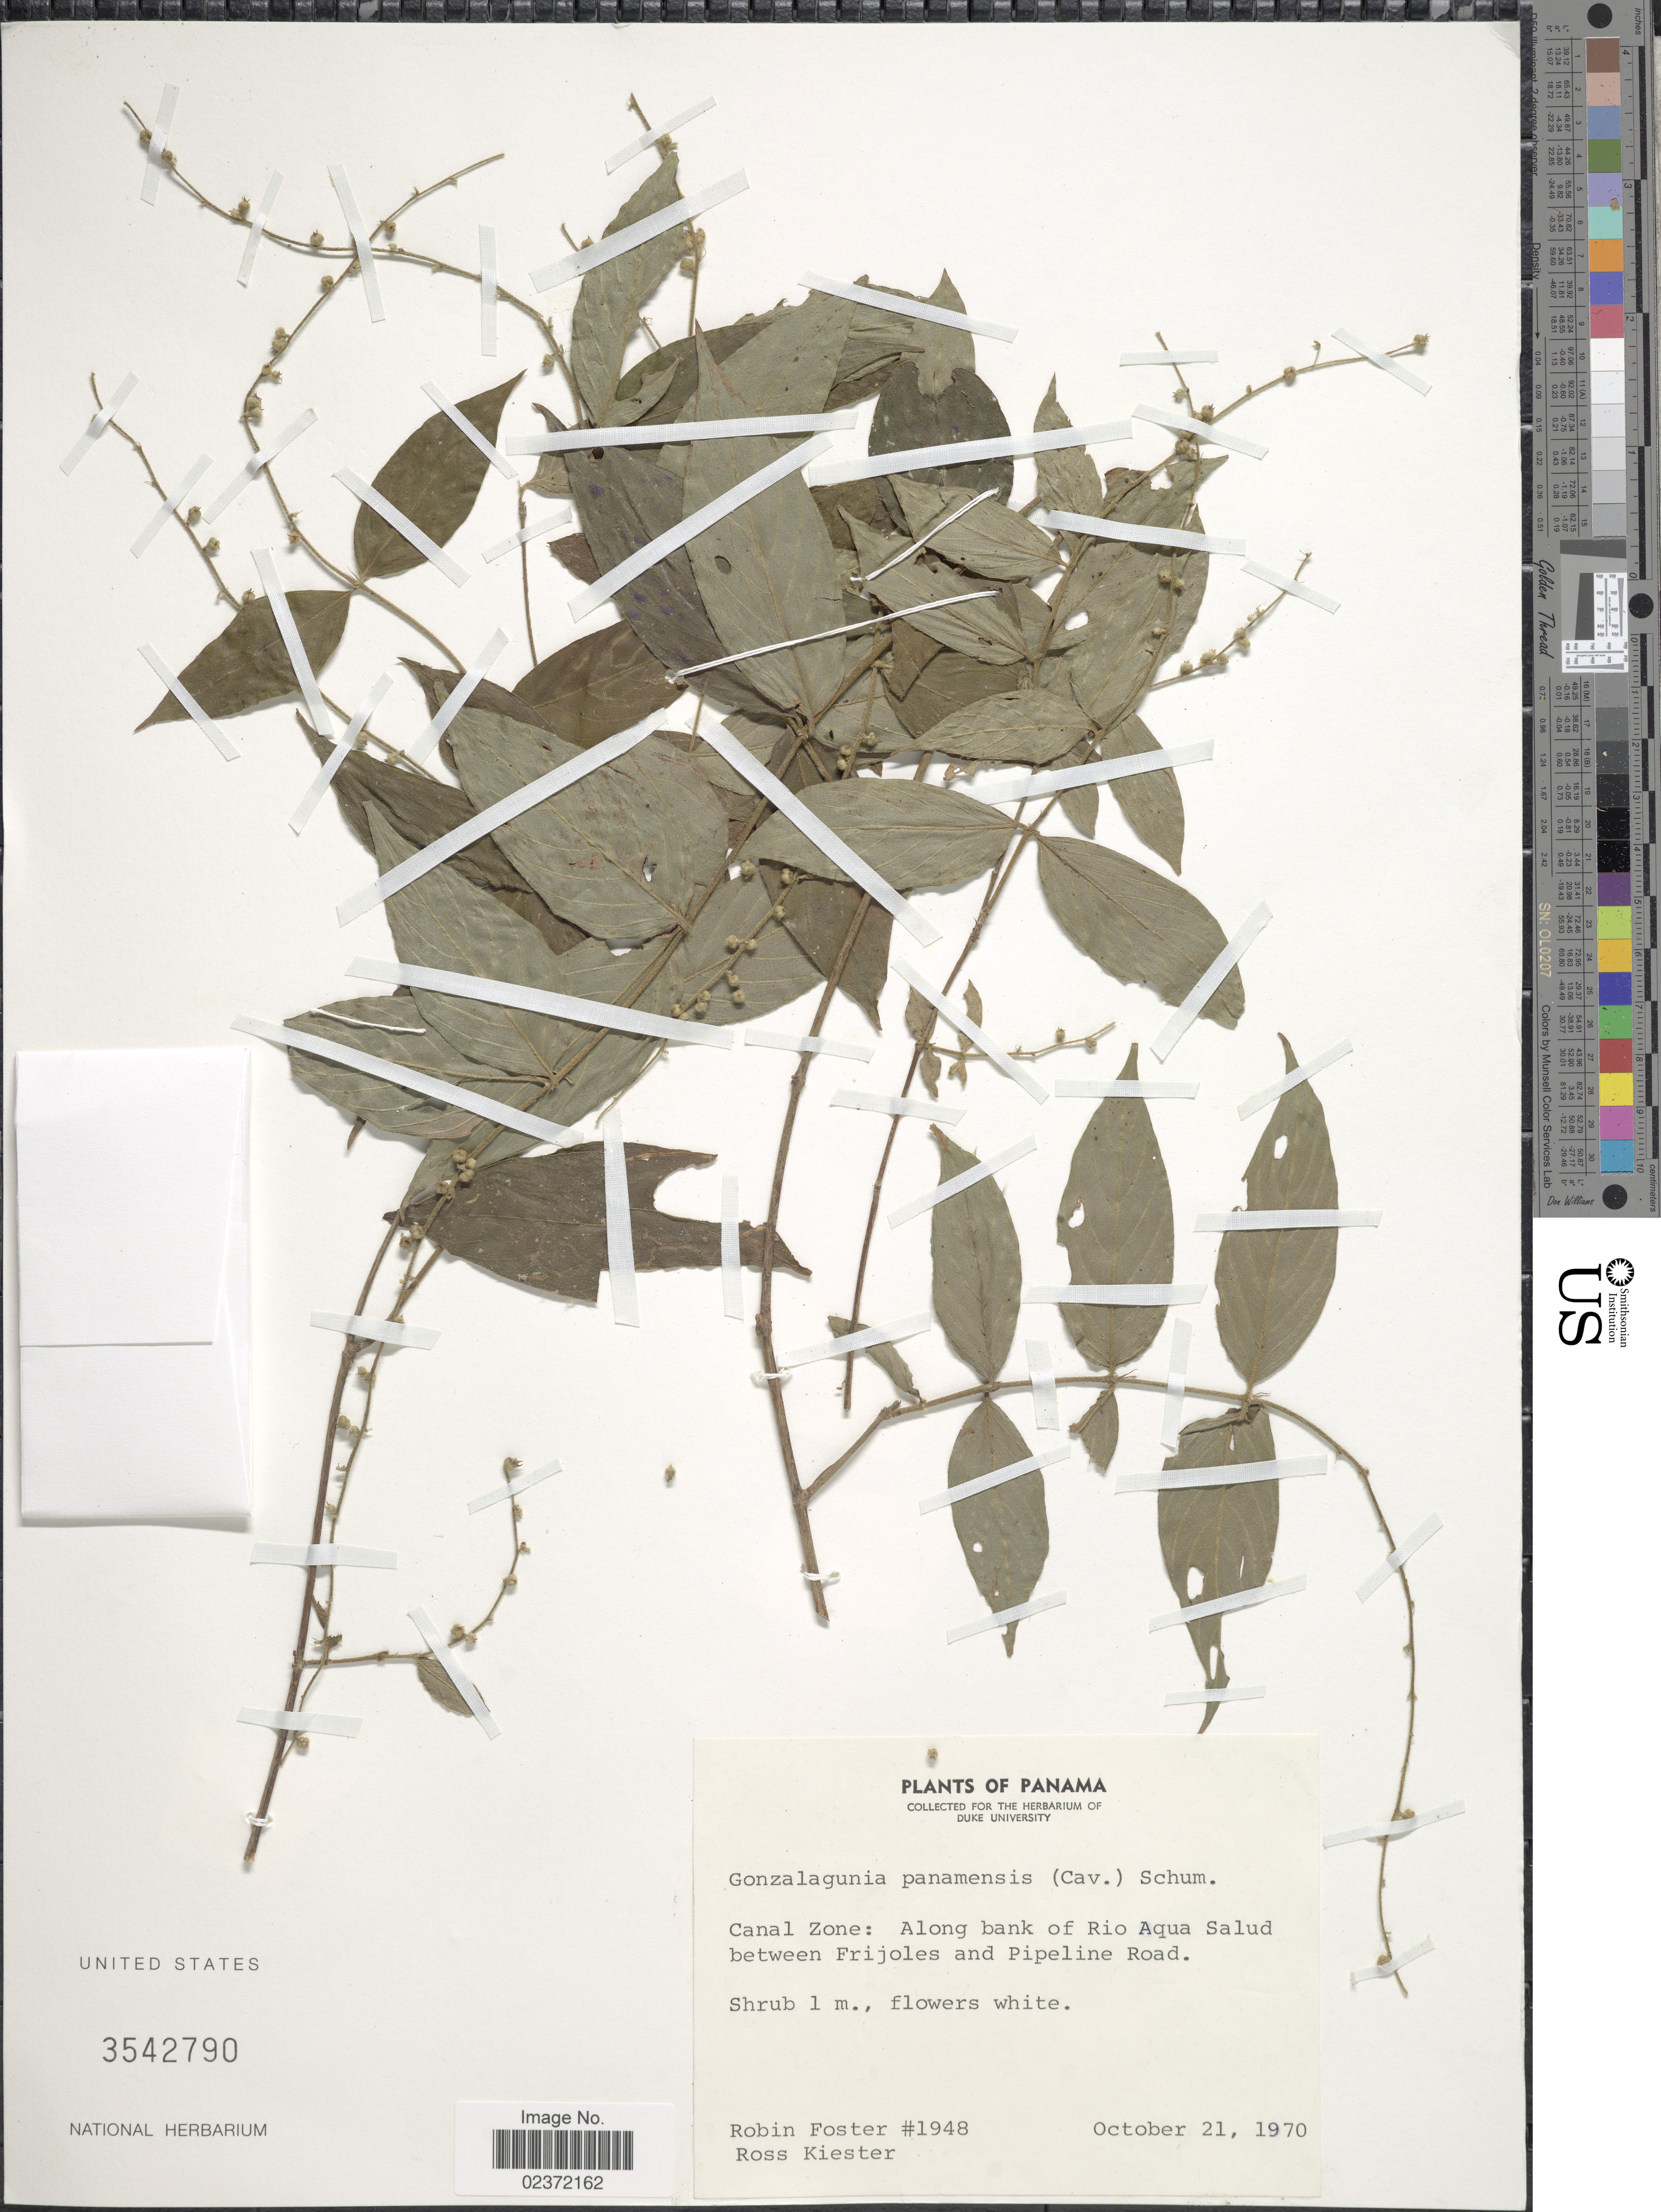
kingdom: Plantae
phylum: Tracheophyta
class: Magnoliopsida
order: Gentianales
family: Rubiaceae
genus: Gonzalagunia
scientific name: Gonzalagunia panamensis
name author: (Cav.) K. Schum.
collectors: R. B. Foster & R. Kiester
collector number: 1948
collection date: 1970-10-21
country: Panama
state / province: Colón / Panamá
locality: Canal Zone: along bank of Rio Aqua Salud between Frijoles and Pipeline Road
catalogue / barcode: US 3542790